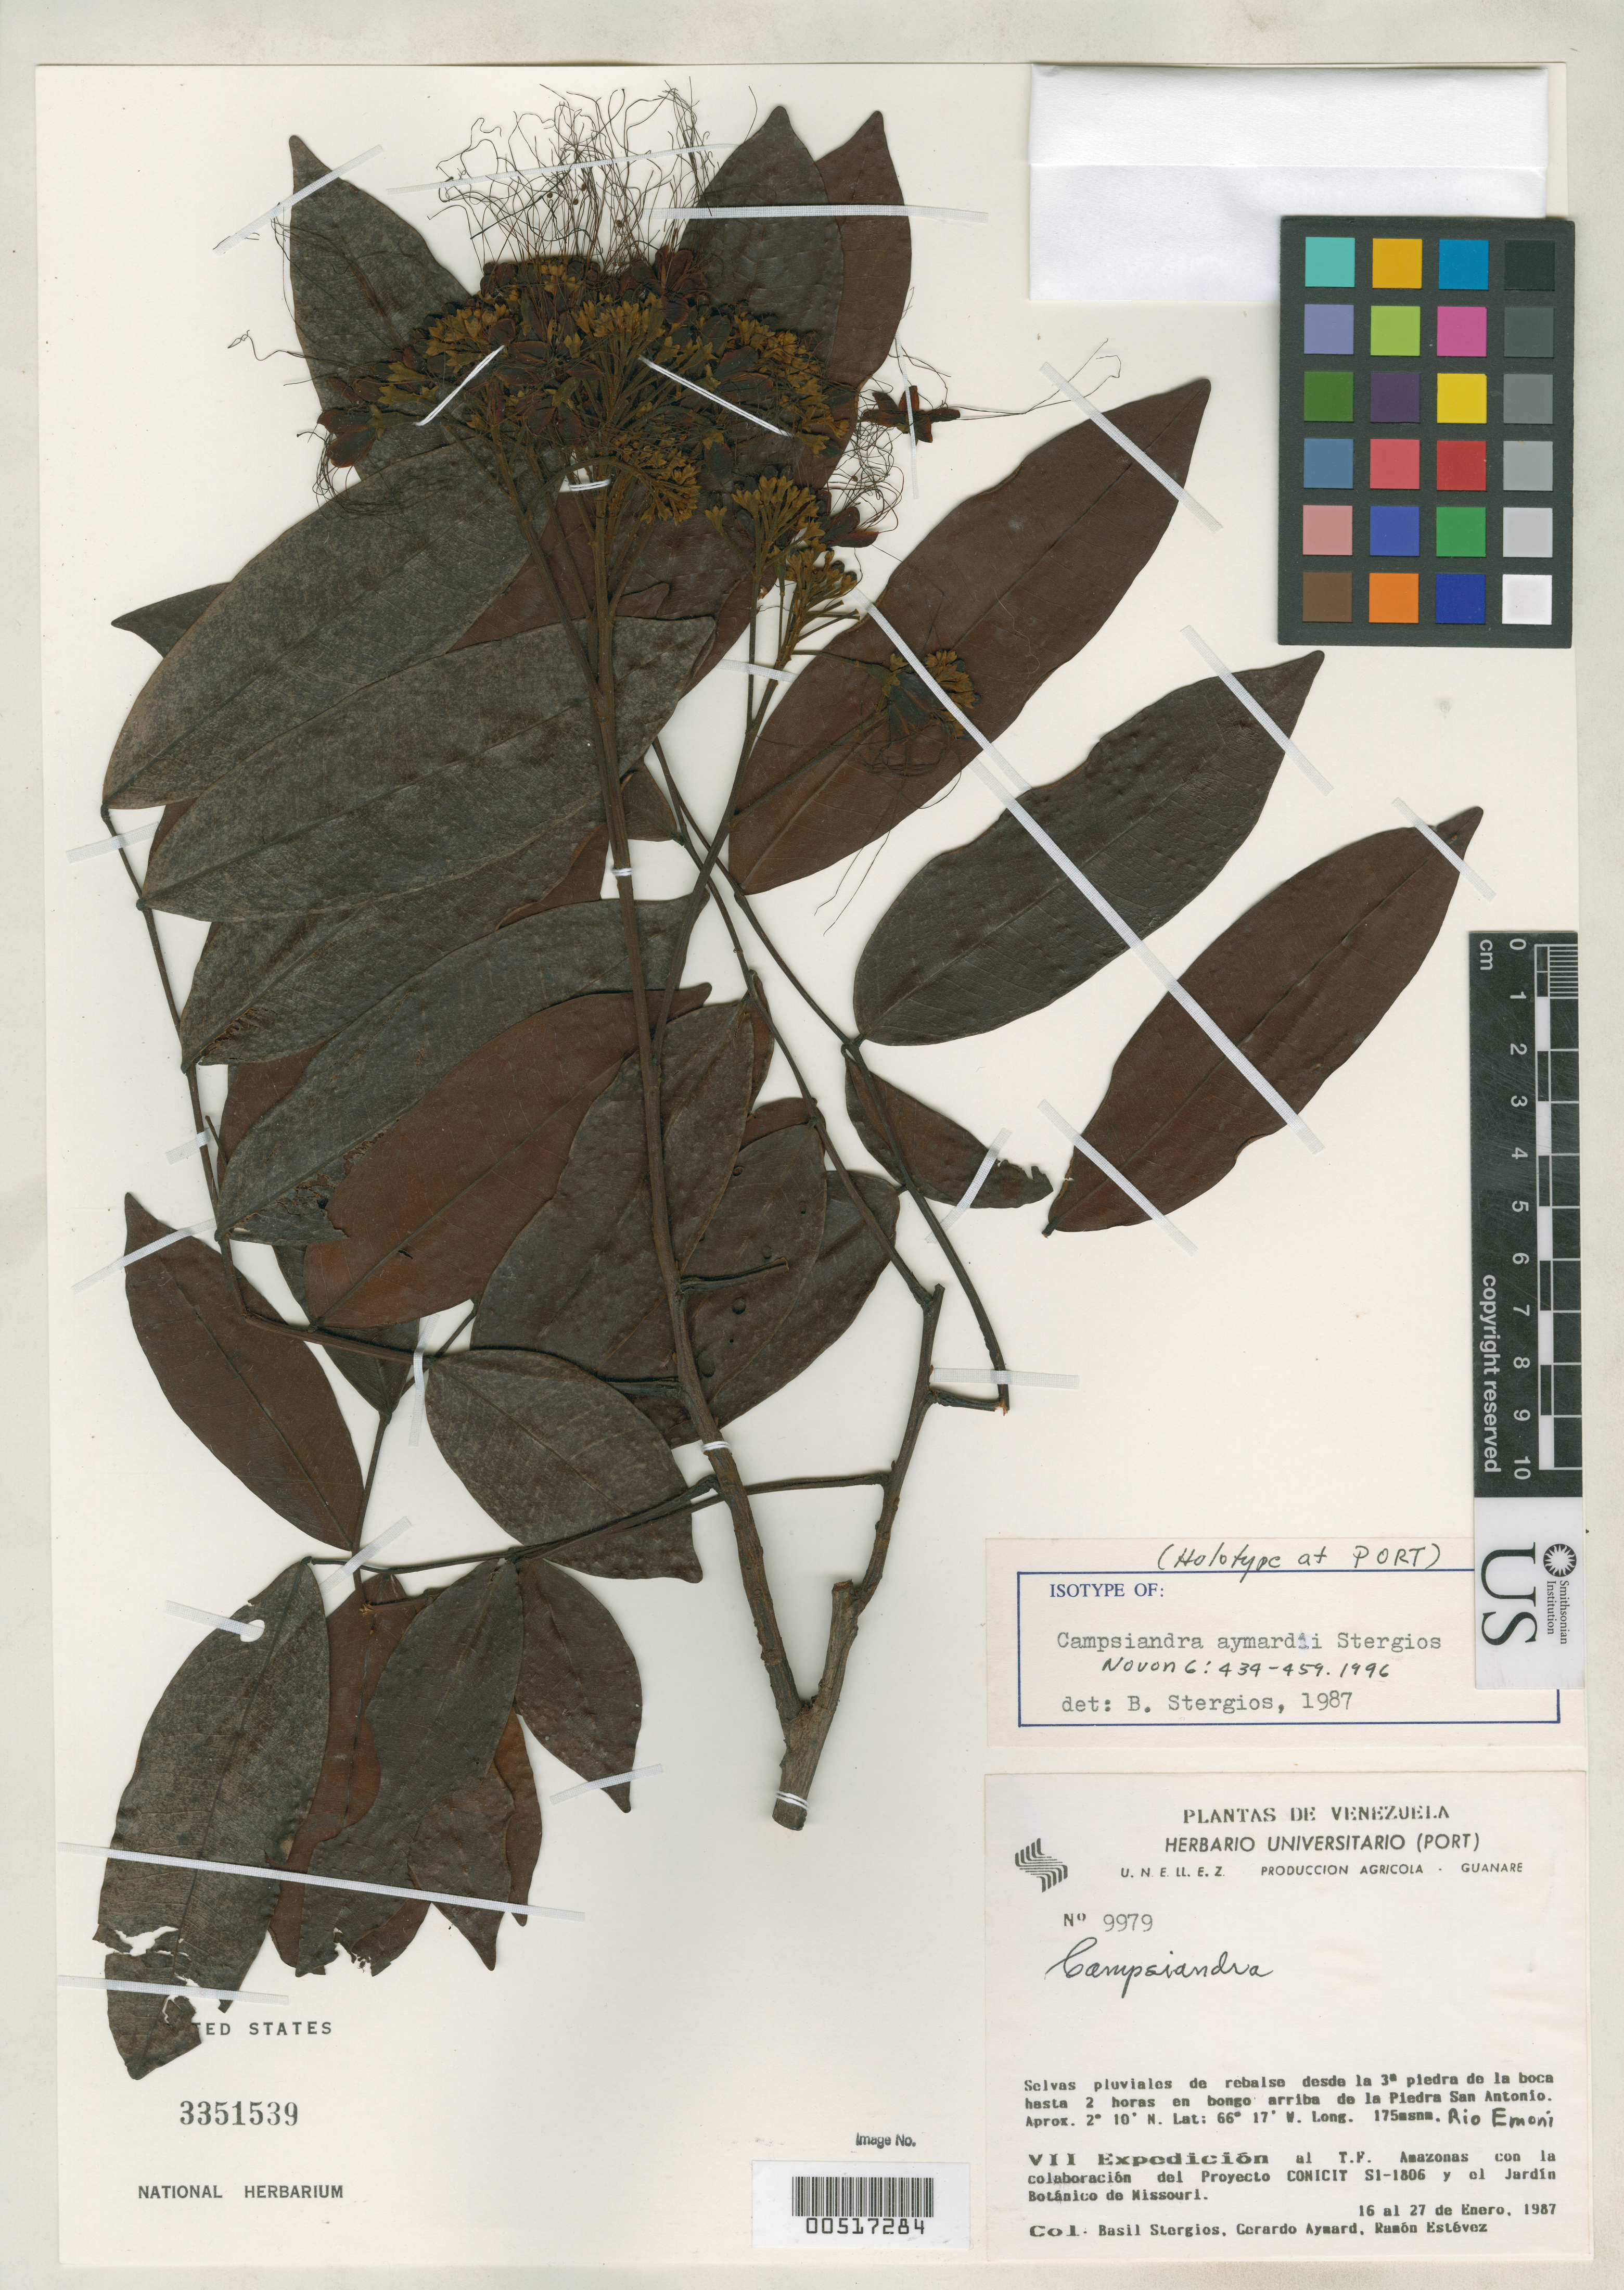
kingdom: Plantae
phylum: Tracheophyta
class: Magnoliopsida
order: Fabales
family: Fabaceae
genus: Campsiandra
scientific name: Campsiandra aymardii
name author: Stergios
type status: Isotype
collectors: B. G. Stergios, G. A. Aymard & R. Estevez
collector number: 9979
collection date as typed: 16 Jan 1987 to 27 Jan 1987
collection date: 1987-01-16/1987-01-27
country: Venezuela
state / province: Amazonas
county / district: Río Negro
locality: Rio Emoni, selvas Pluviales de Rebalse Desde la 3 Piedra de la Boca hasta 3 horas en Bonga Arriba de la Piedra San Antonio.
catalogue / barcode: US 3351539